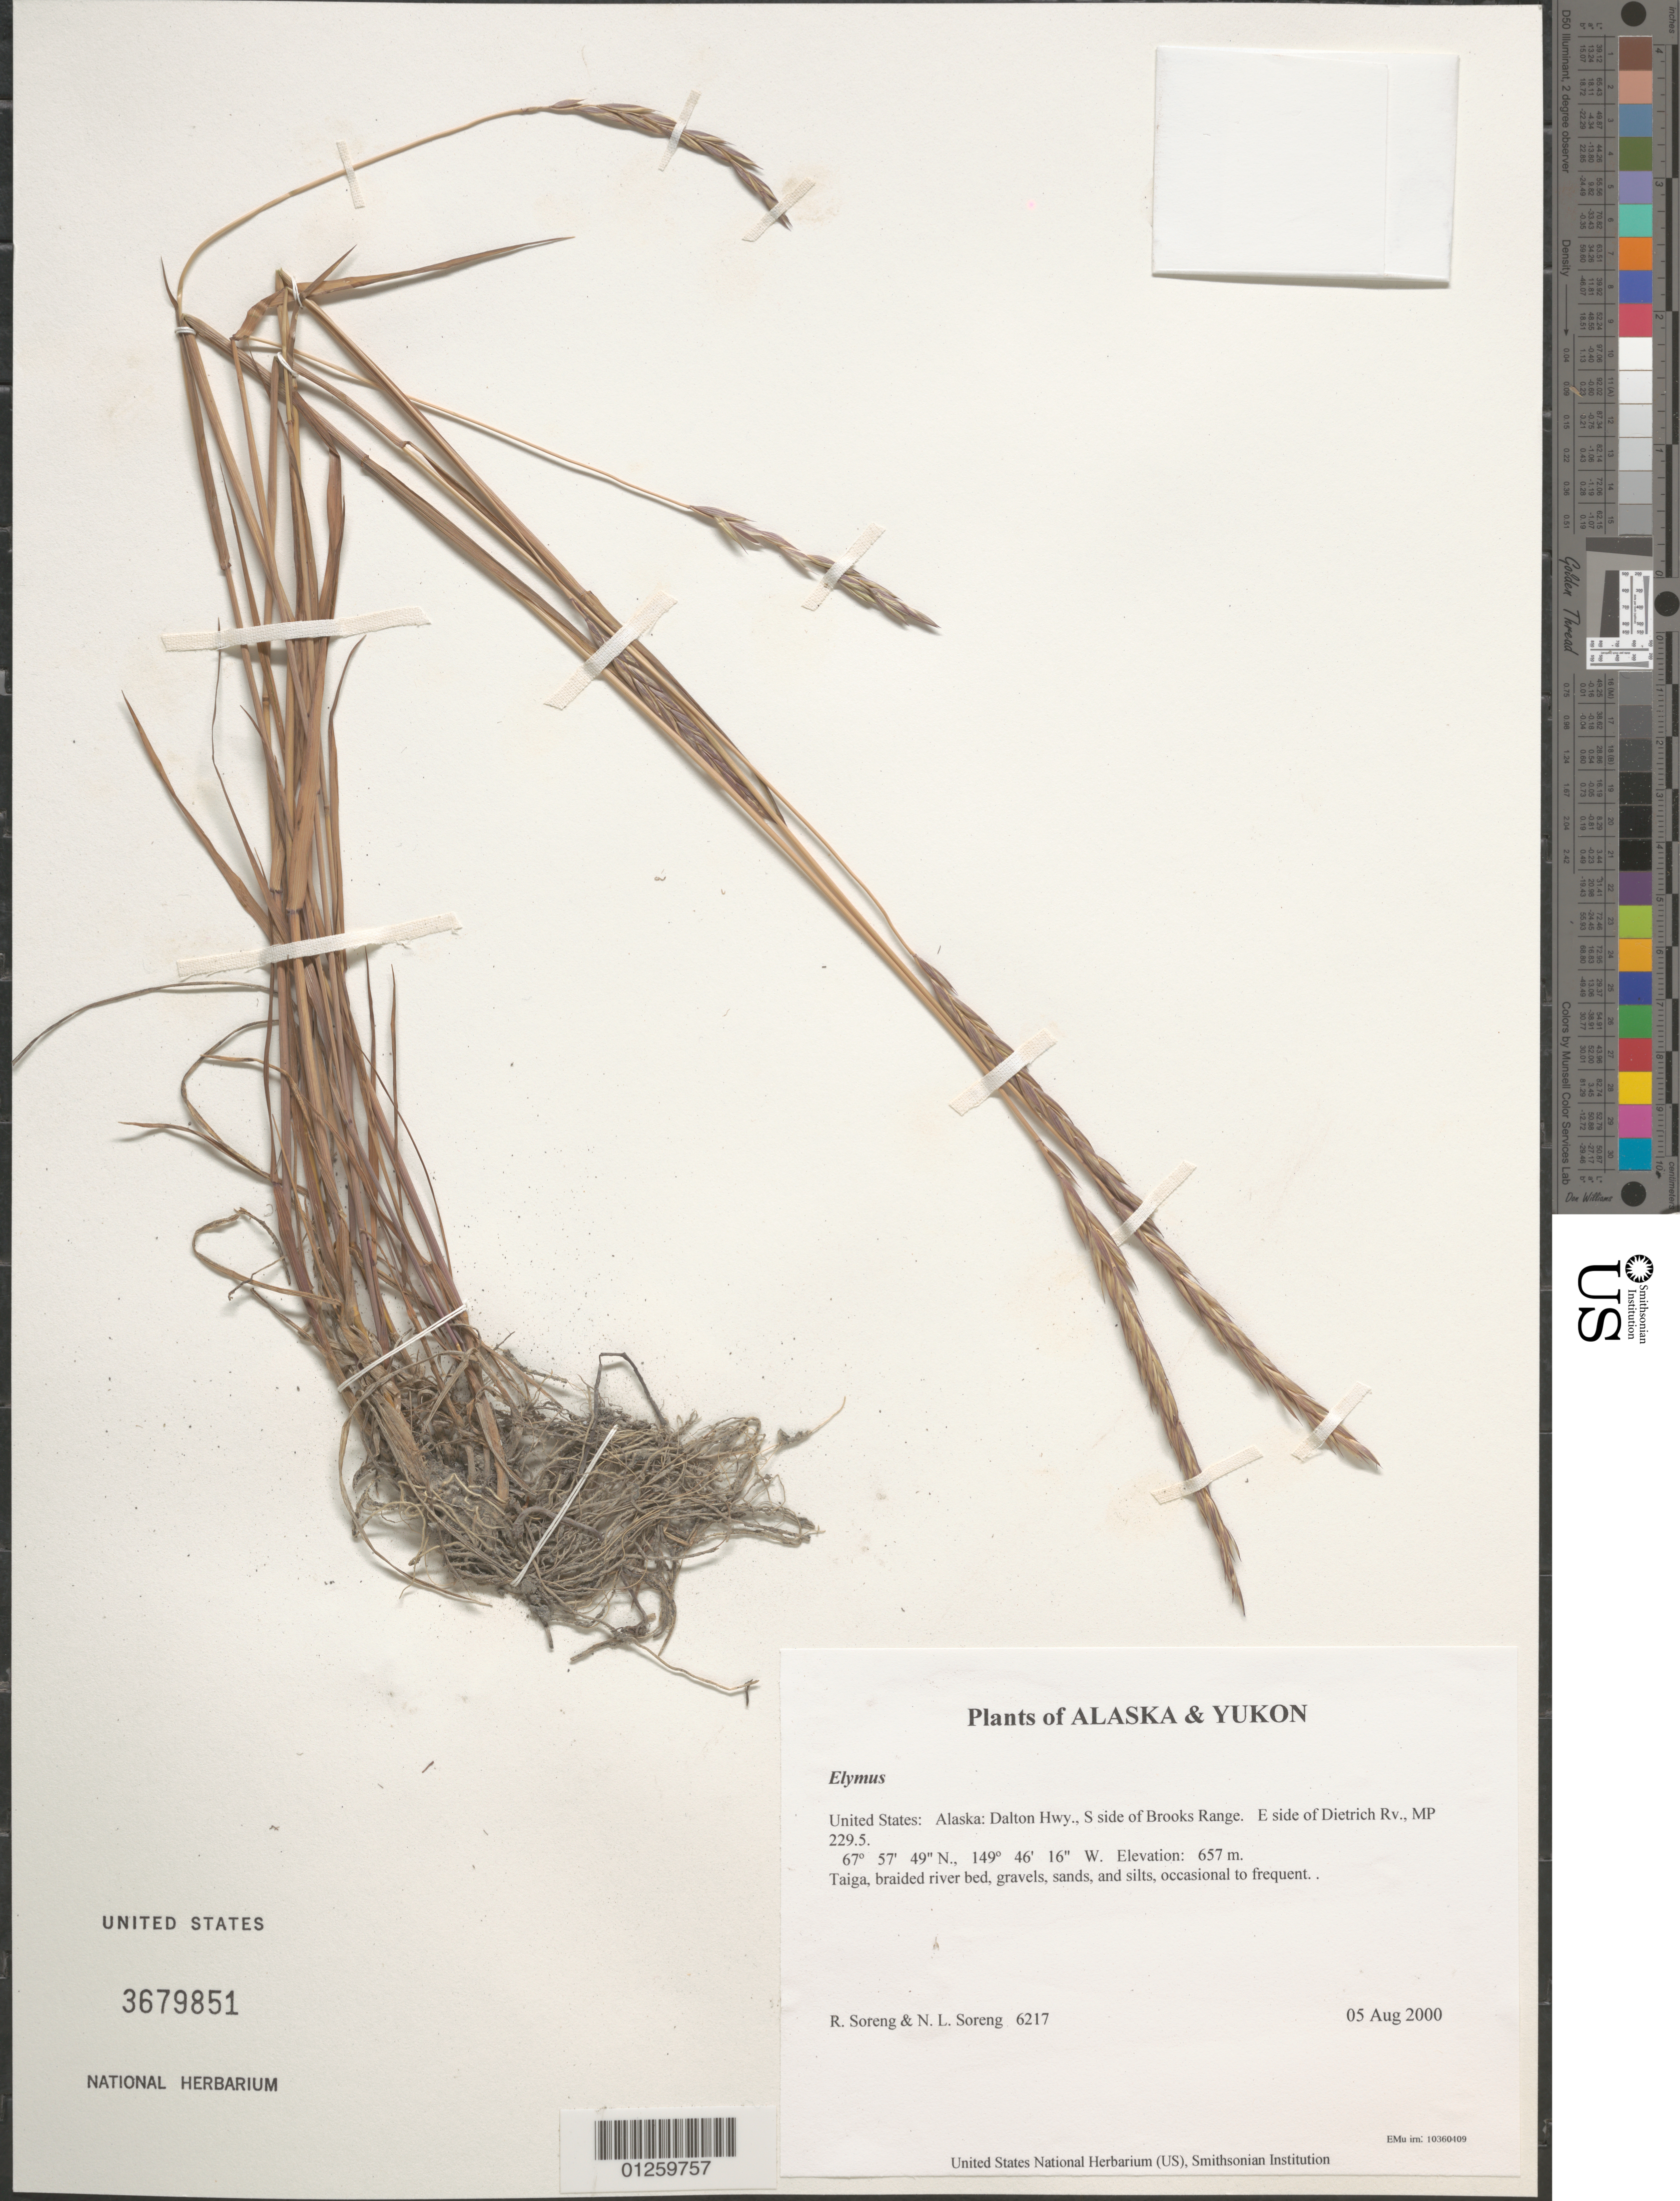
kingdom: Plantae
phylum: Tracheophyta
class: Liliopsida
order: Poales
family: Poaceae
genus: Elymus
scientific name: Elymus sp.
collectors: R. J. Soreng & N. L. Soreng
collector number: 6217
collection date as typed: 05 Aug 2000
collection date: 2000-08-05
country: United States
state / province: Alaska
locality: Dalton Hwy., S side of Brooks Range. E side of Dietrich Rv., MP 229.5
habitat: Taiga, braided river bed, gravels, sands, and silts, occasional to frequent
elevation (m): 657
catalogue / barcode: US 3679851